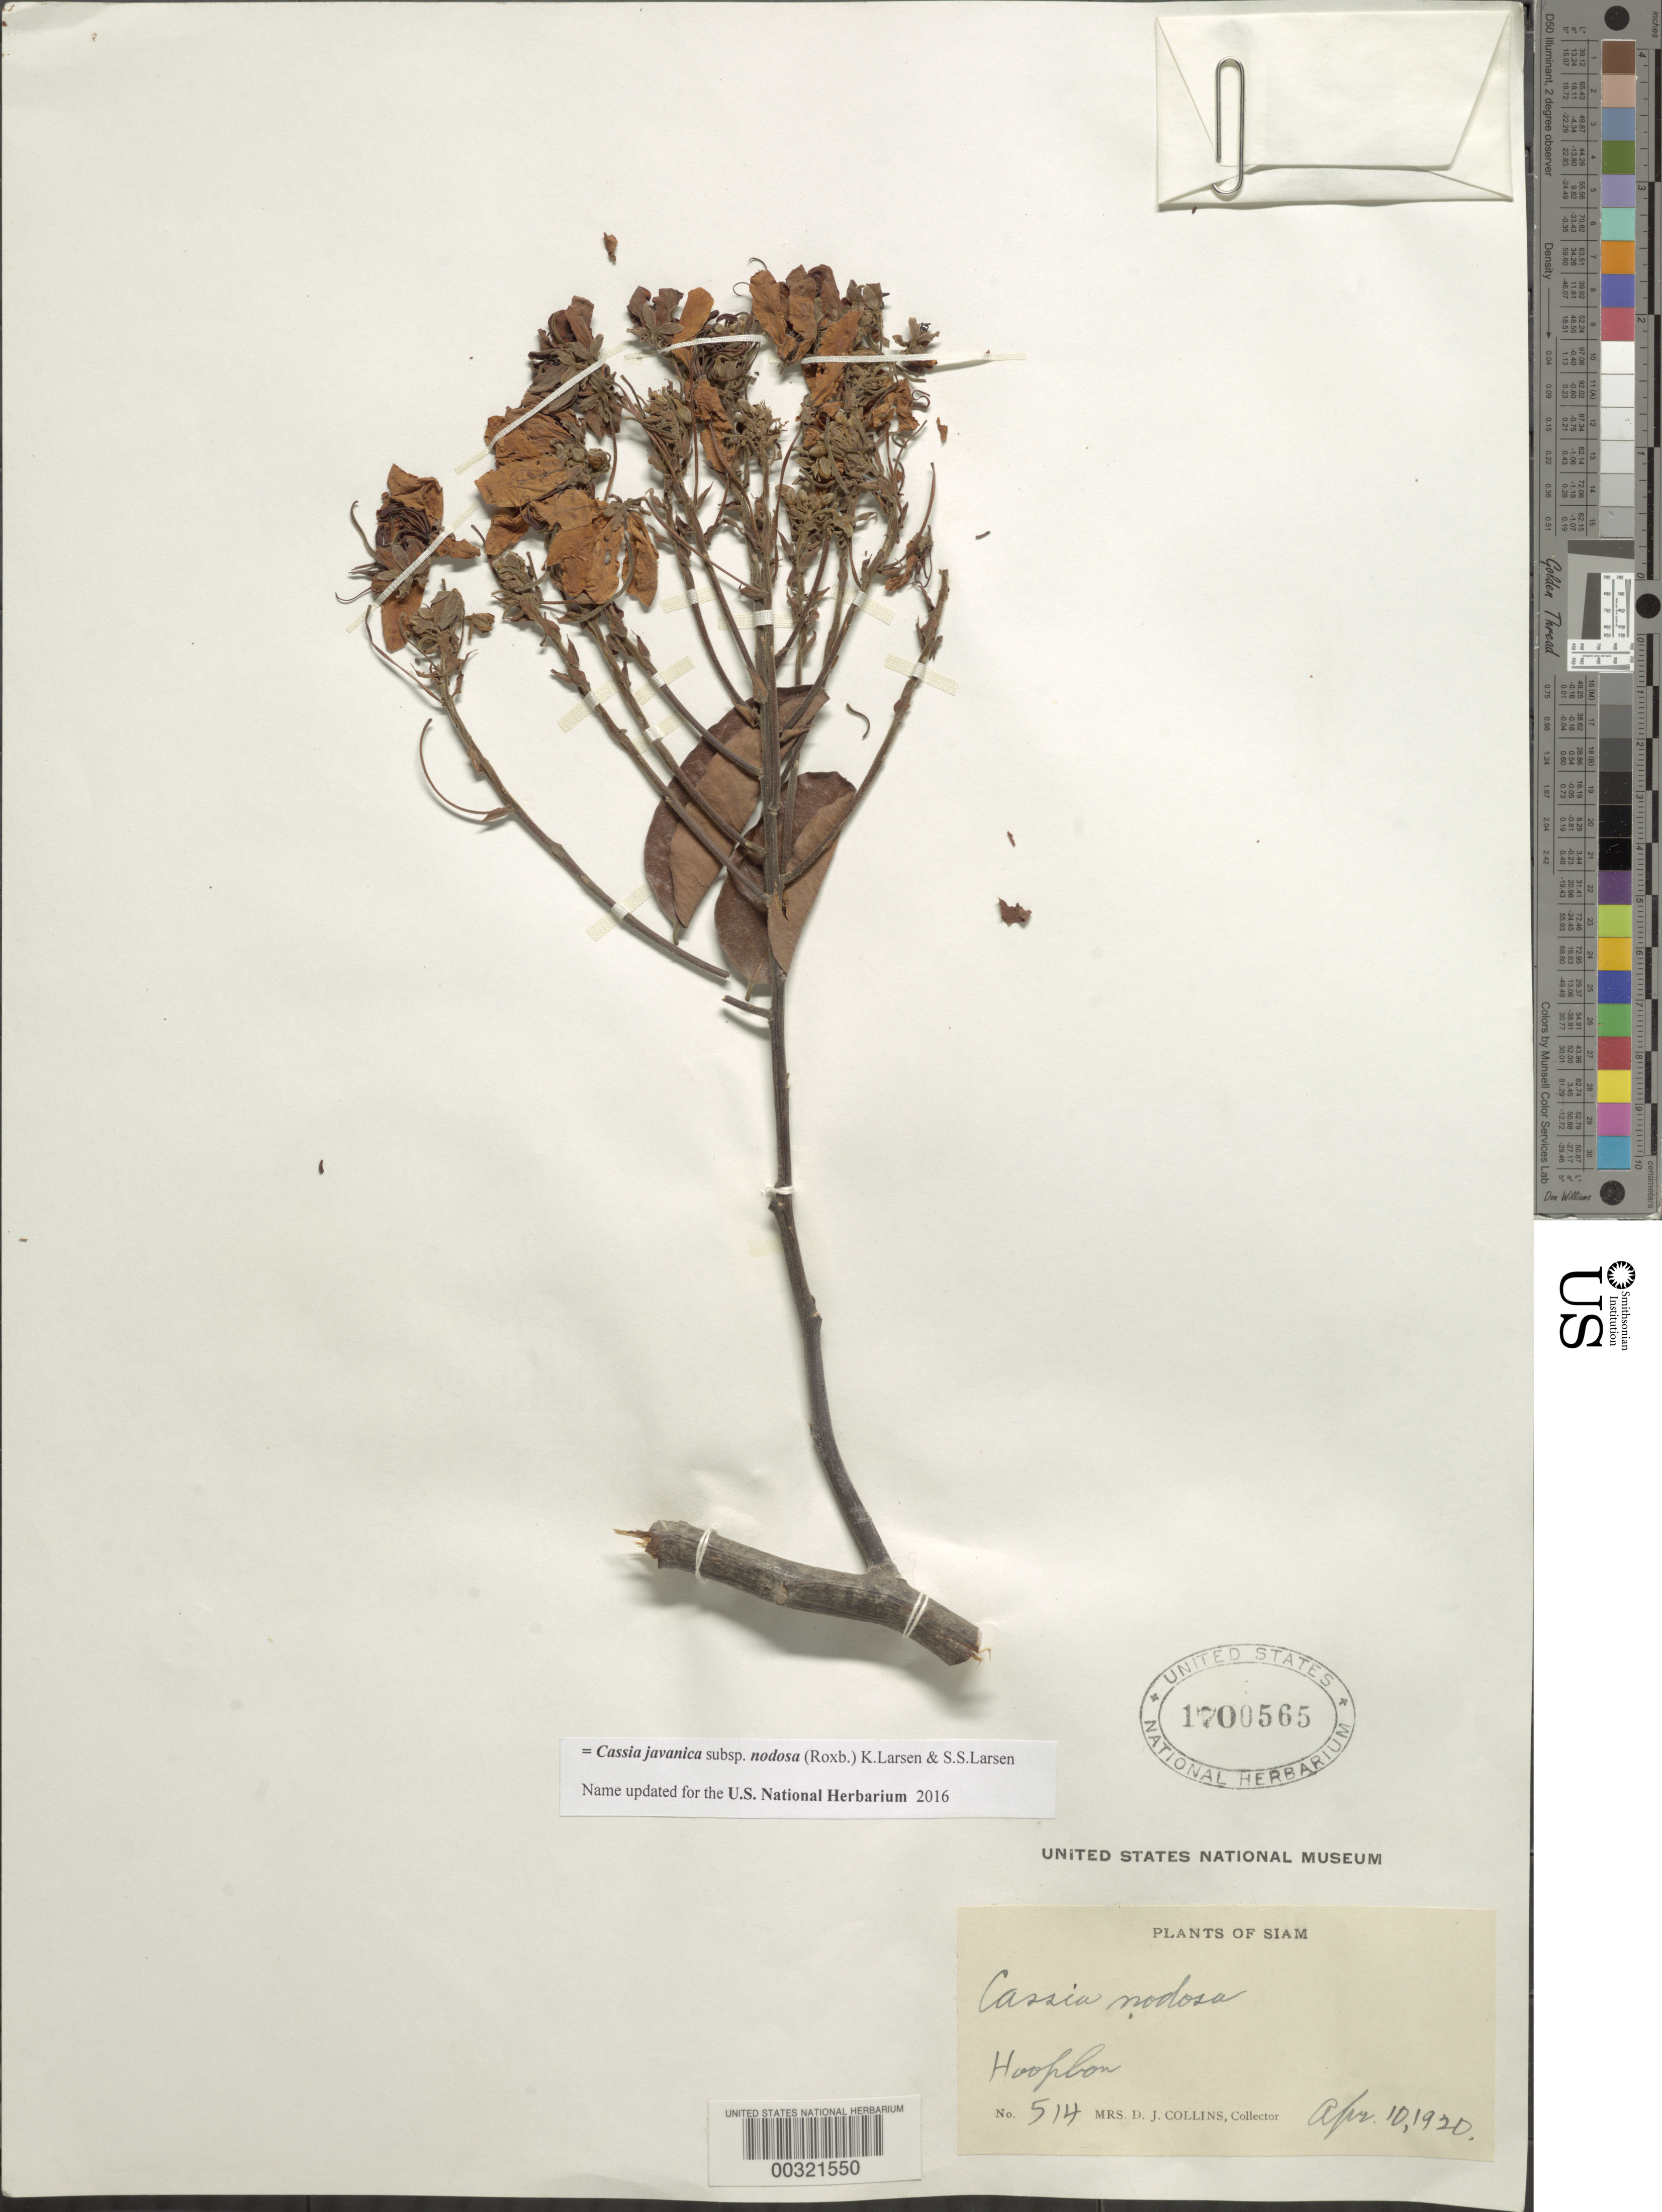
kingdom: Plantae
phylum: Tracheophyta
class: Magnoliopsida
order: Fabales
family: Fabaceae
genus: Cassia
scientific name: Cassia javanica subsp. nodosa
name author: (Roxb.) K. Larsen & S.S. Larsen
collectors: Mrs. D. J. Collins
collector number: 514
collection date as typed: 10 Apr 1920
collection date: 1920-04-10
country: Thailand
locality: Hoopbon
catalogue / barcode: US 1700565